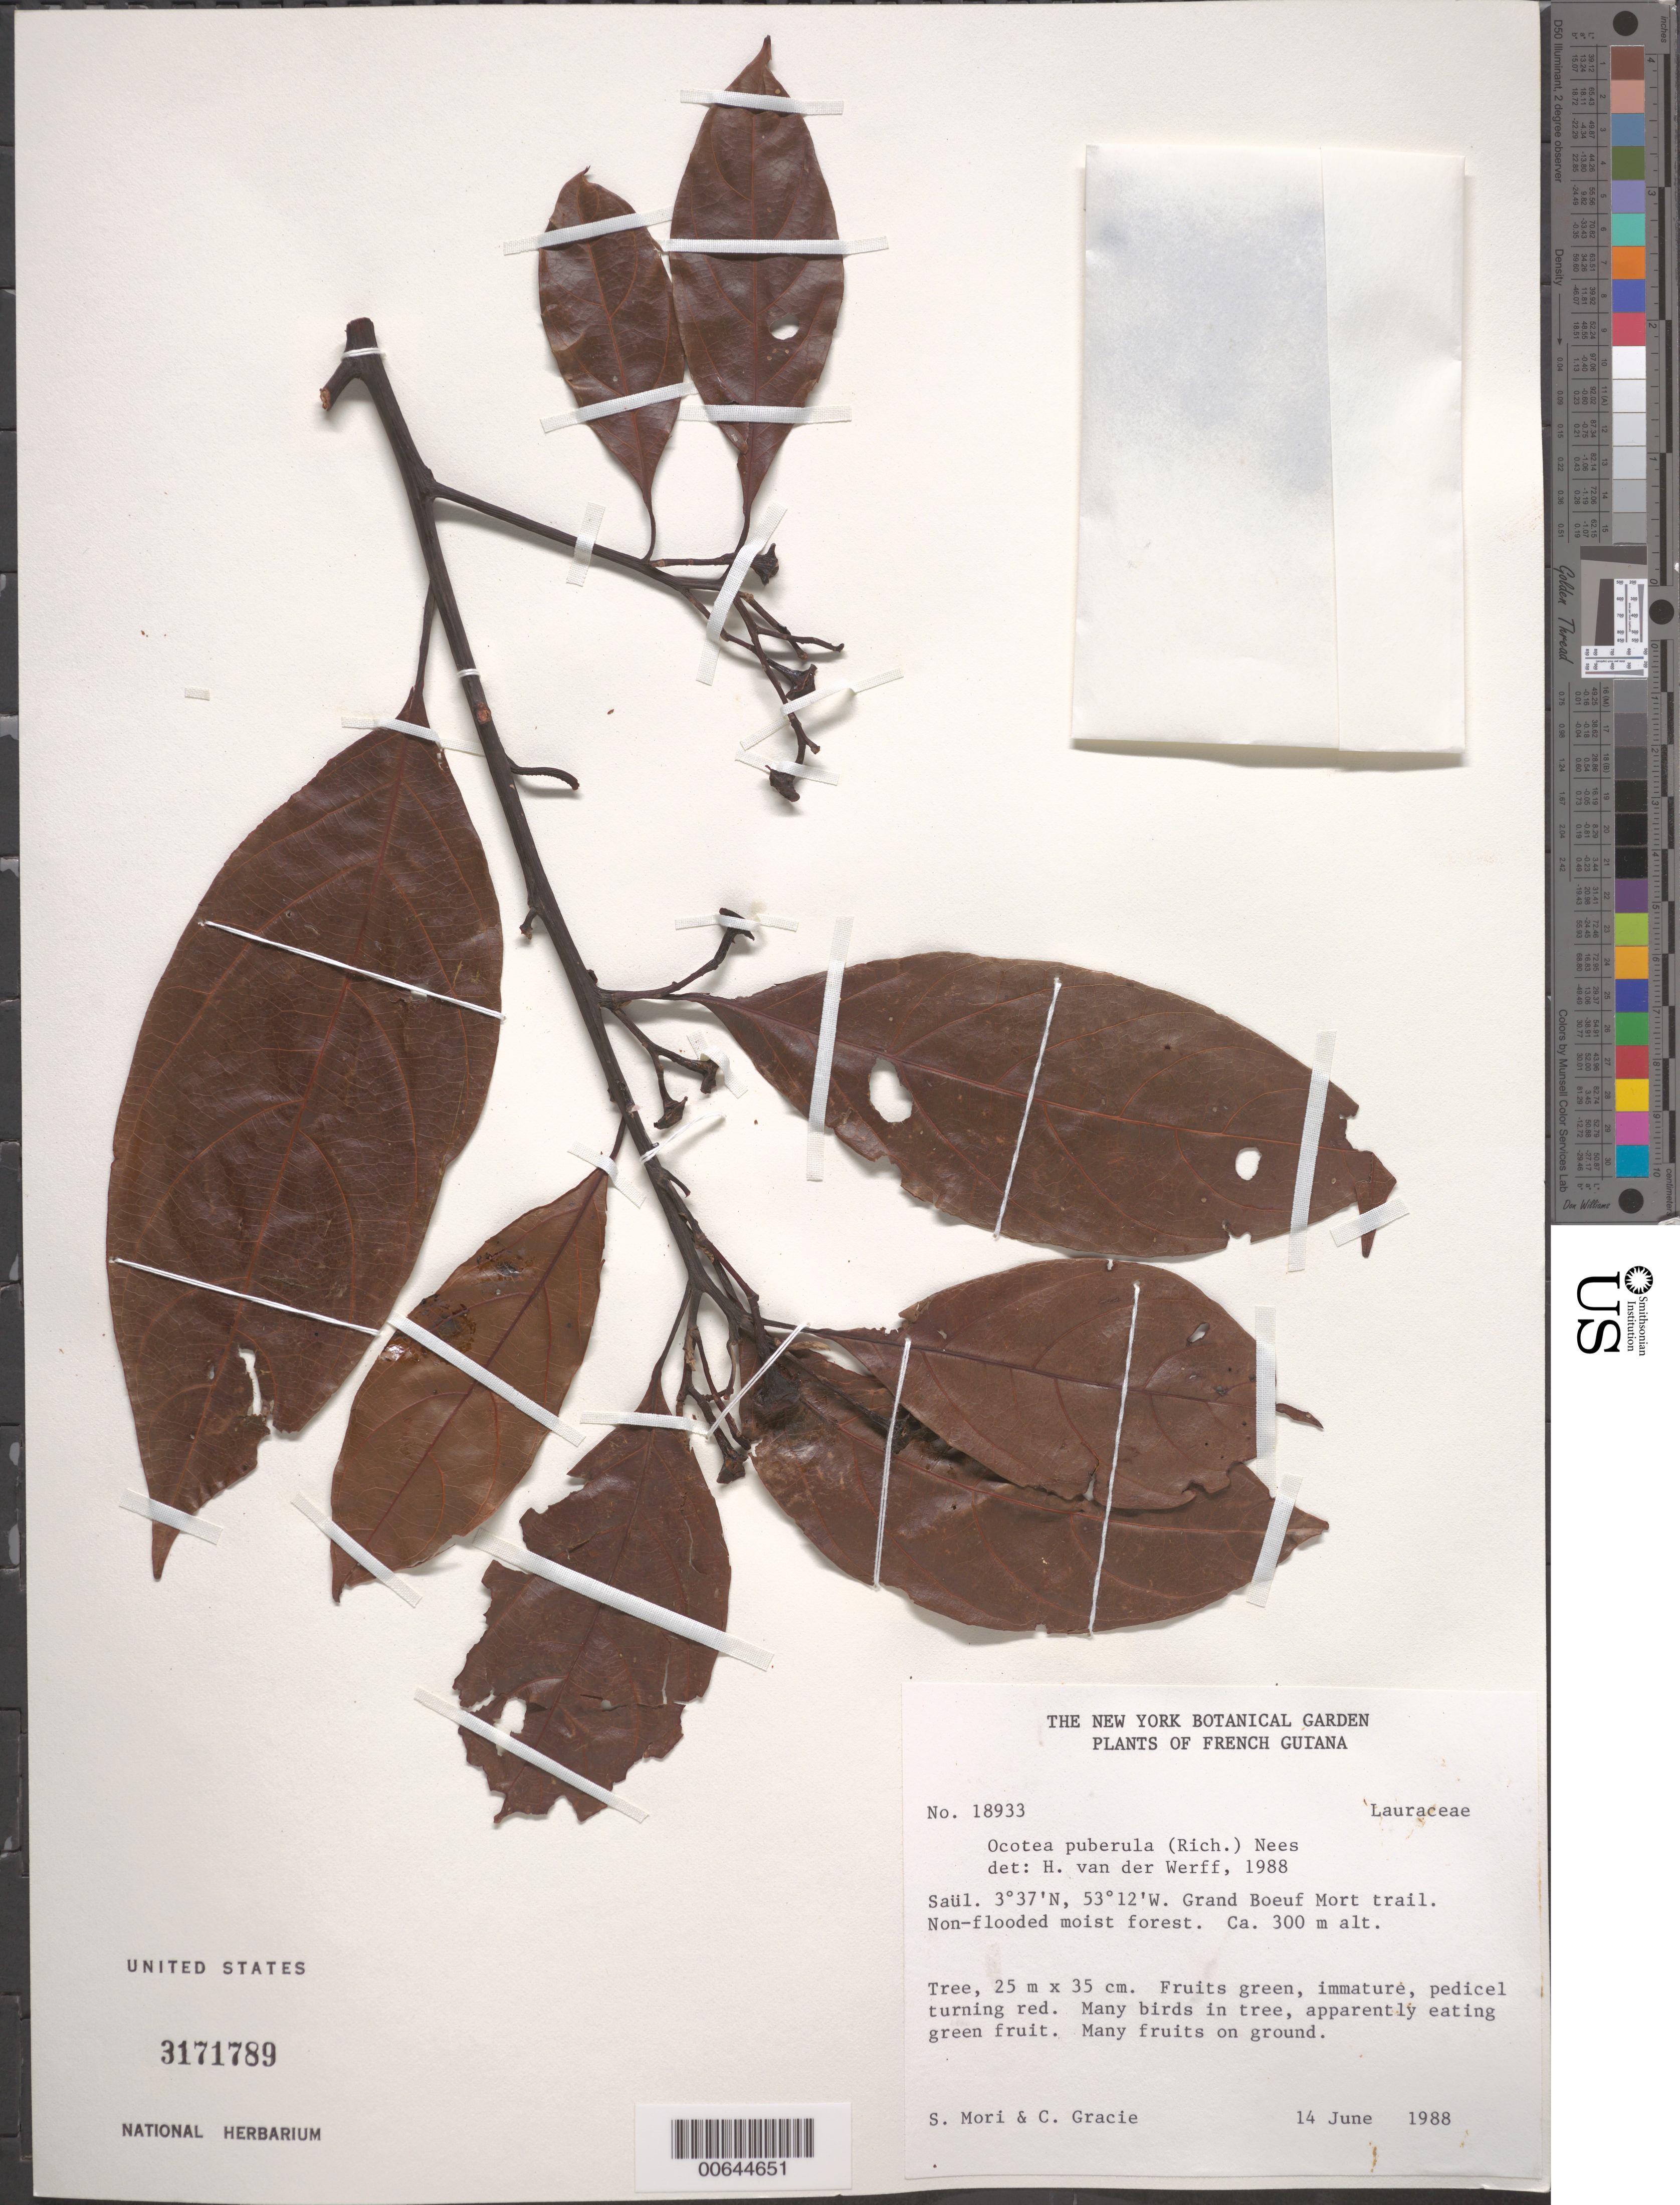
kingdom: Plantae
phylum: Tracheophyta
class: Magnoliopsida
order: Laurales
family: Lauraceae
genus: Ocotea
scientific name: Ocotea puberula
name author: (Rich.) Nees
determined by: van der Werff, H., (MO), Missouri Botanical Garden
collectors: S. Mori & C. A. Gracie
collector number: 18933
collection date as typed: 14-Jun-88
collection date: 1988-06-14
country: French Guiana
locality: Saül, Grand Boeuf Mort trail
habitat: Non-flooded moist forest.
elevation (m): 300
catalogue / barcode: US 3171789